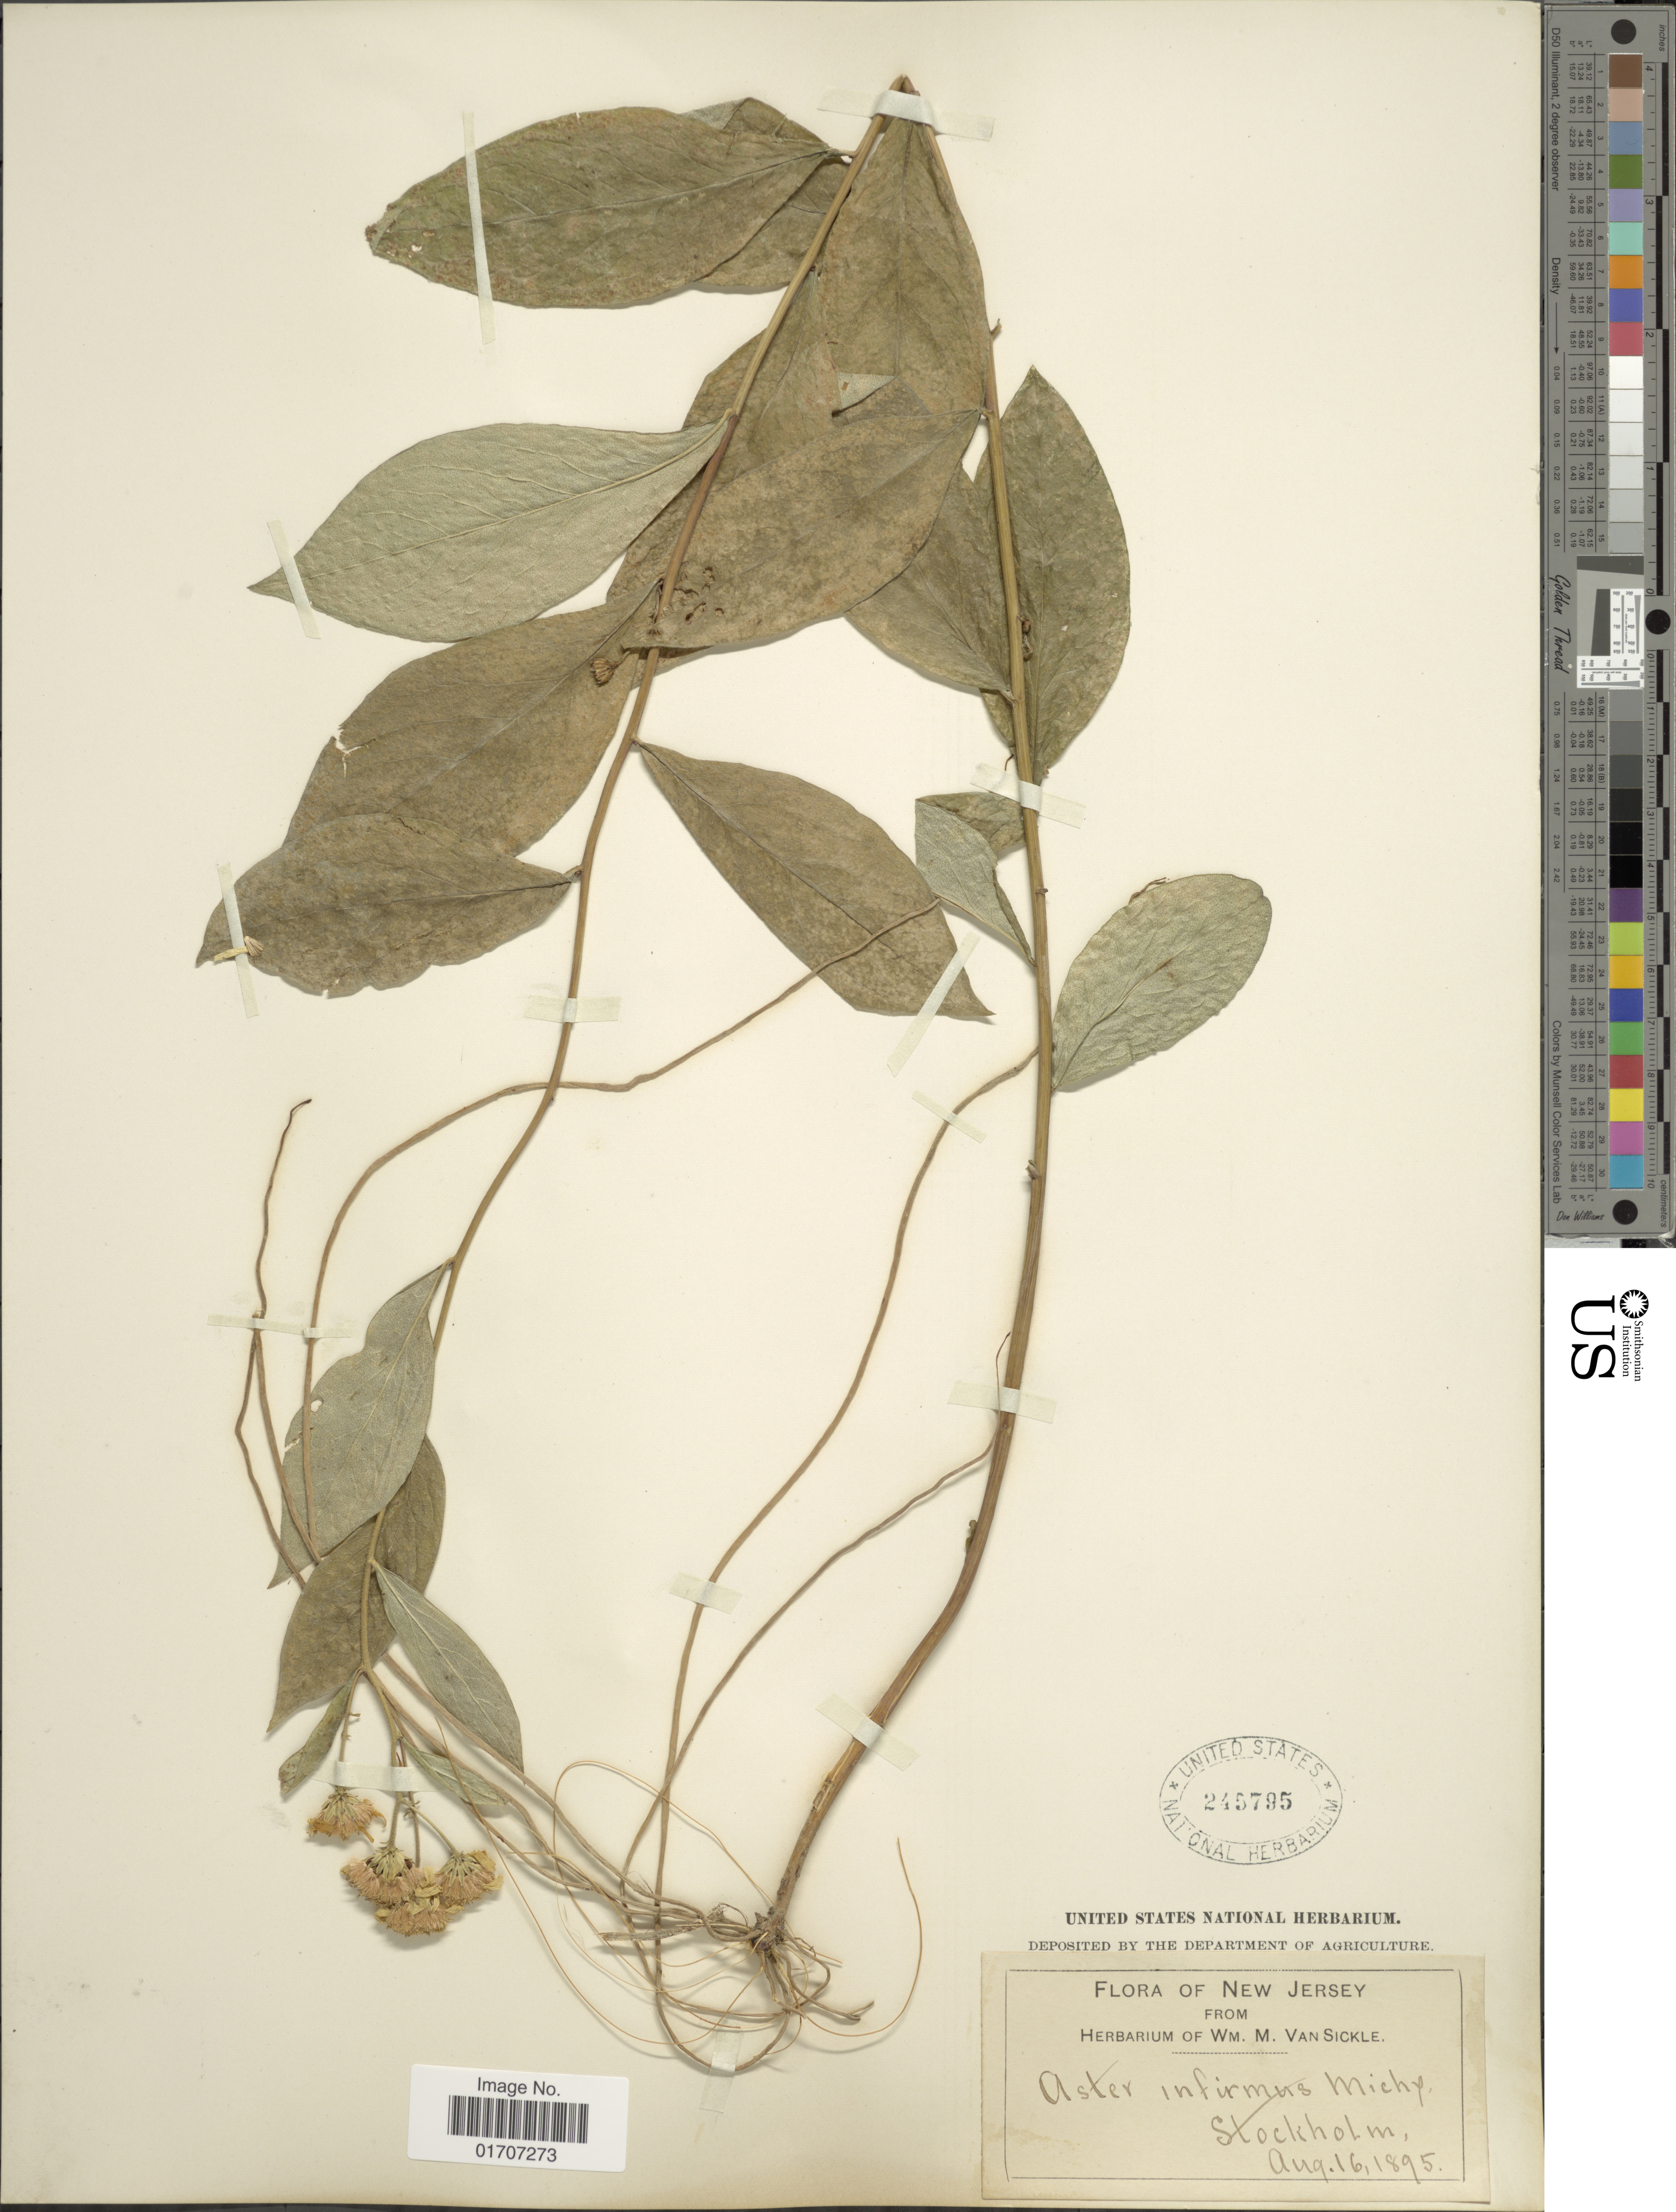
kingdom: Plantae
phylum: Tracheophyta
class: Magnoliopsida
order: Asterales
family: Asteraceae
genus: Doellingeria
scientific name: Doellingeria infirma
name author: (Michx.) Greene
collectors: ex herb. Wm. M. Van Sickle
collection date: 1895-08-16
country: United States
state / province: New Jersey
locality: Stockholm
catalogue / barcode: US 245795